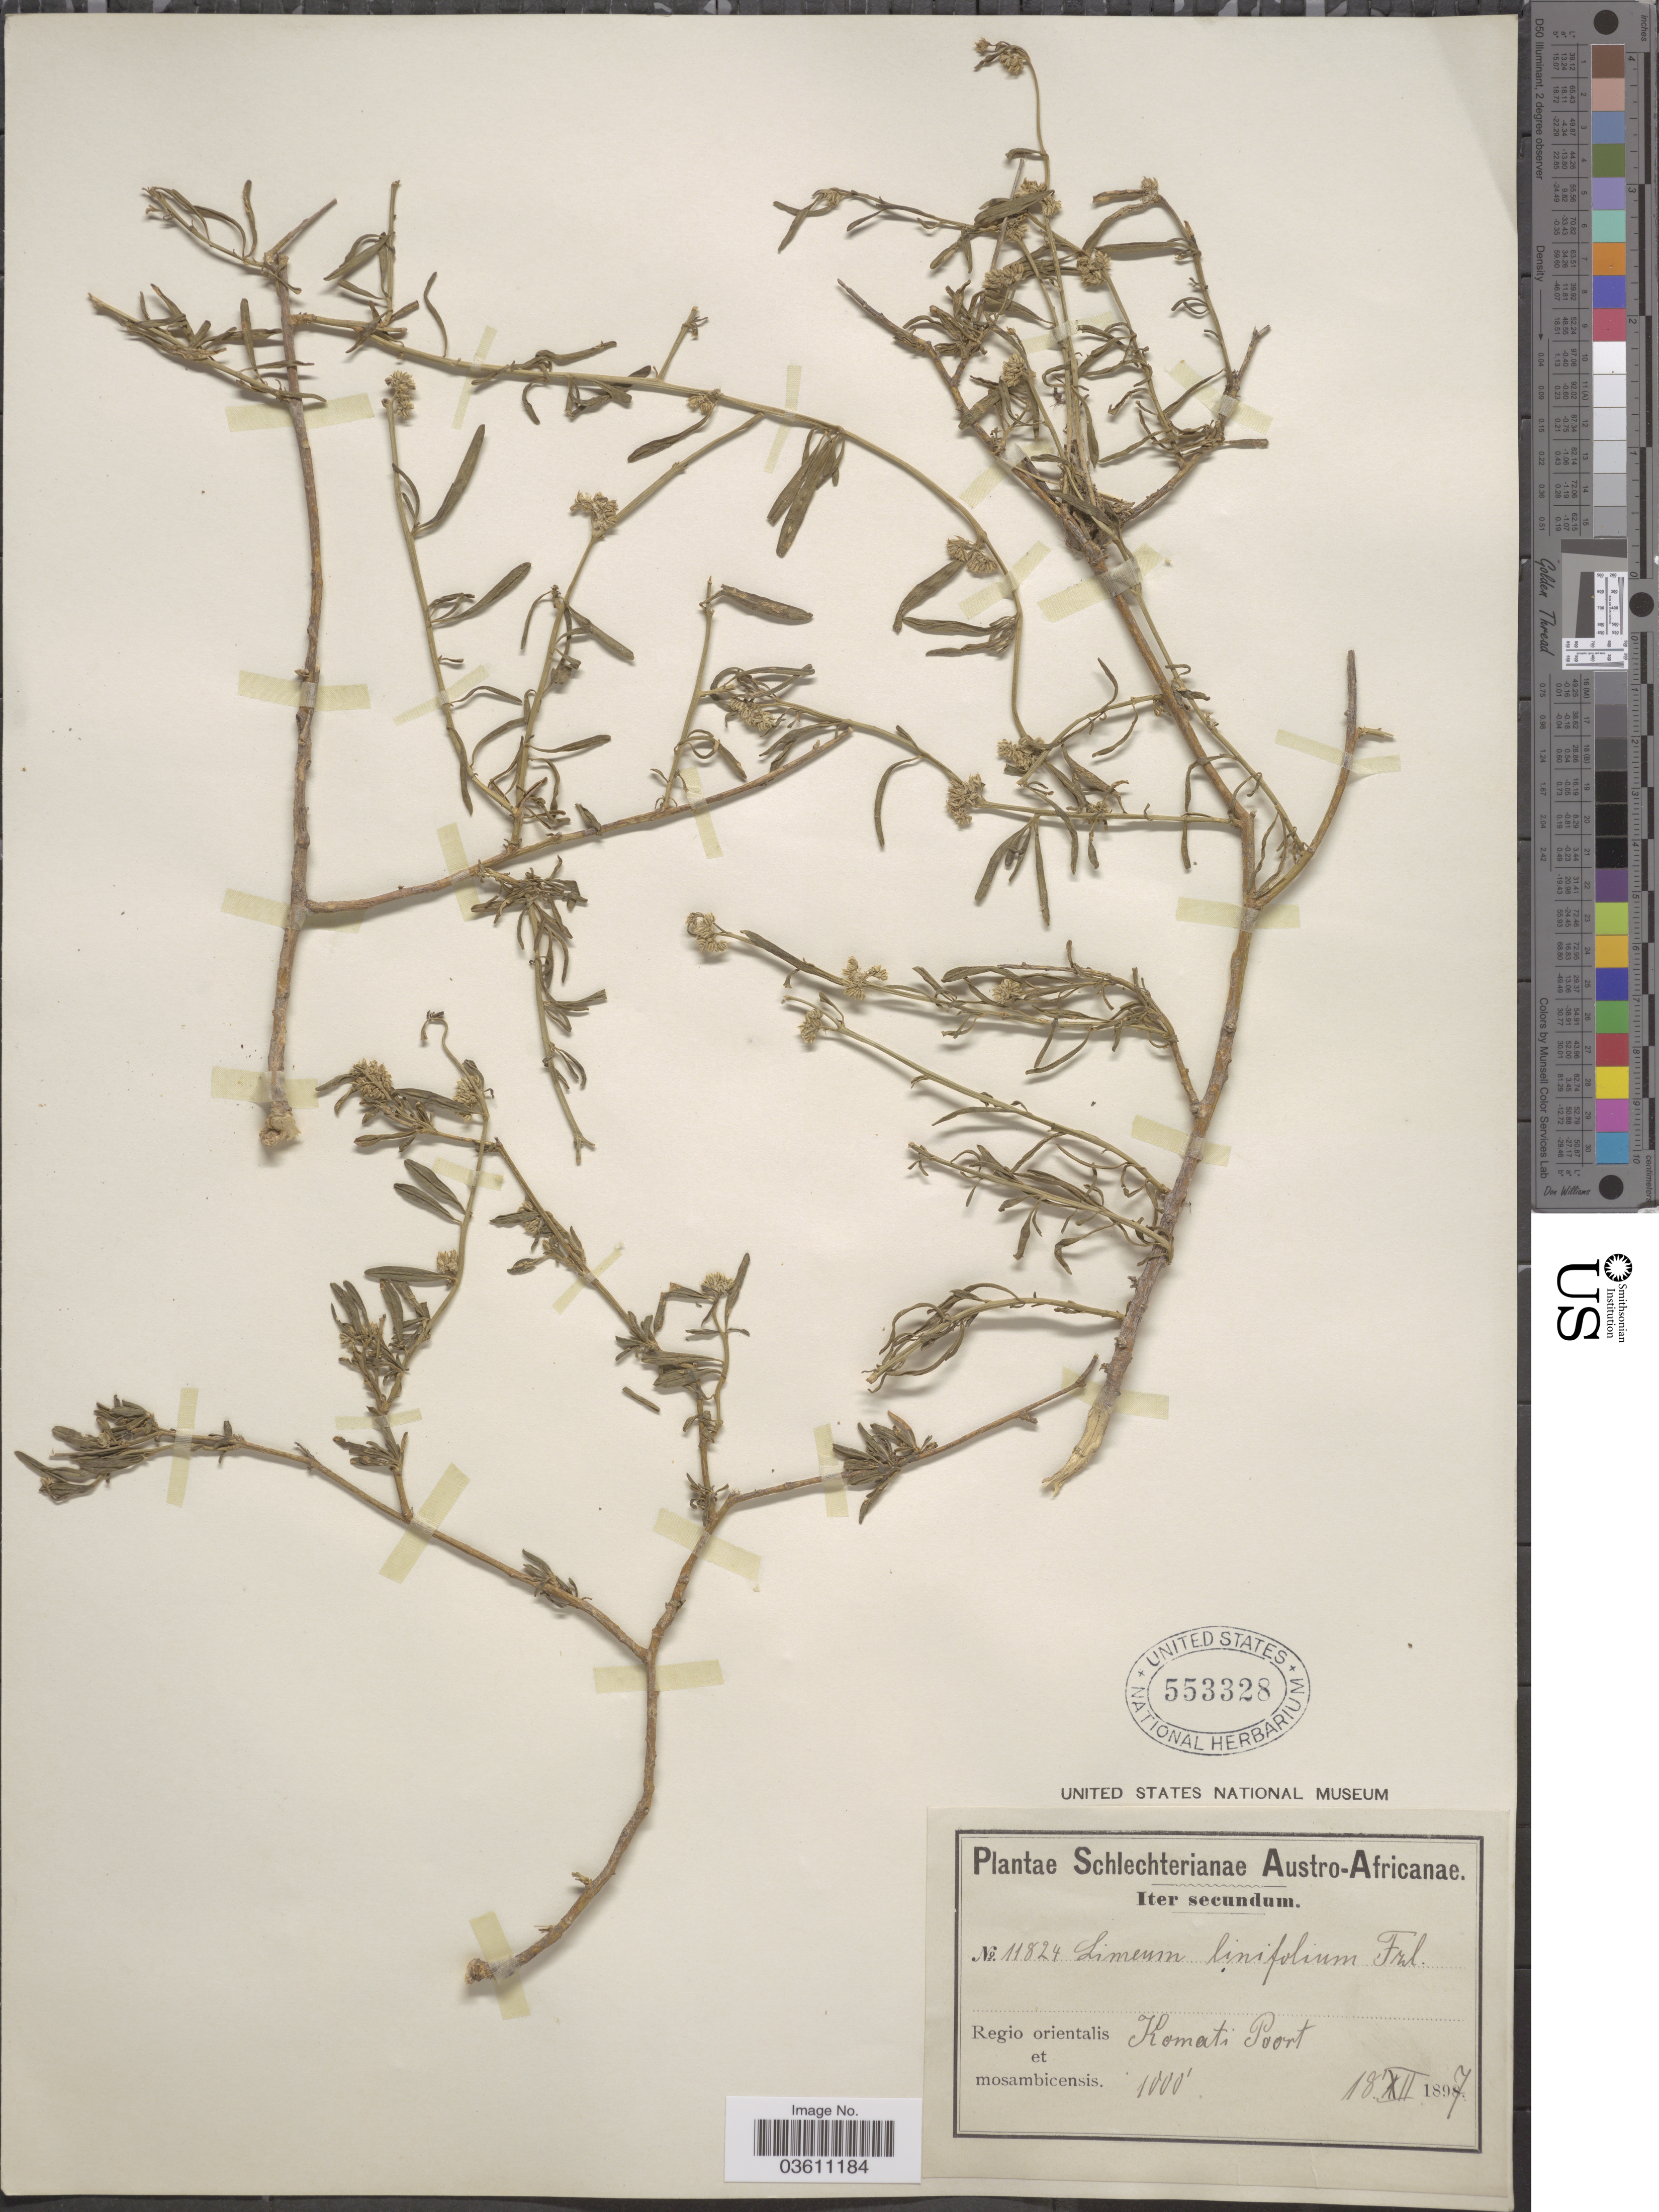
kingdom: Plantae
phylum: Tracheophyta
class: Magnoliopsida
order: Caryophyllales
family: Limeaceae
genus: Limeum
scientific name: Limeum mossambicense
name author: G. Schellenb.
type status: Isosyntype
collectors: F. R. R. Schlechter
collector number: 11824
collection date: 1897-12-18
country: South Africa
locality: Austro-Africanae. Regio orientalis et mosambicensis. Komati Poort.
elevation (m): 305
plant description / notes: Syntype of Limeum mossambicensis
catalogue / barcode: US 553328